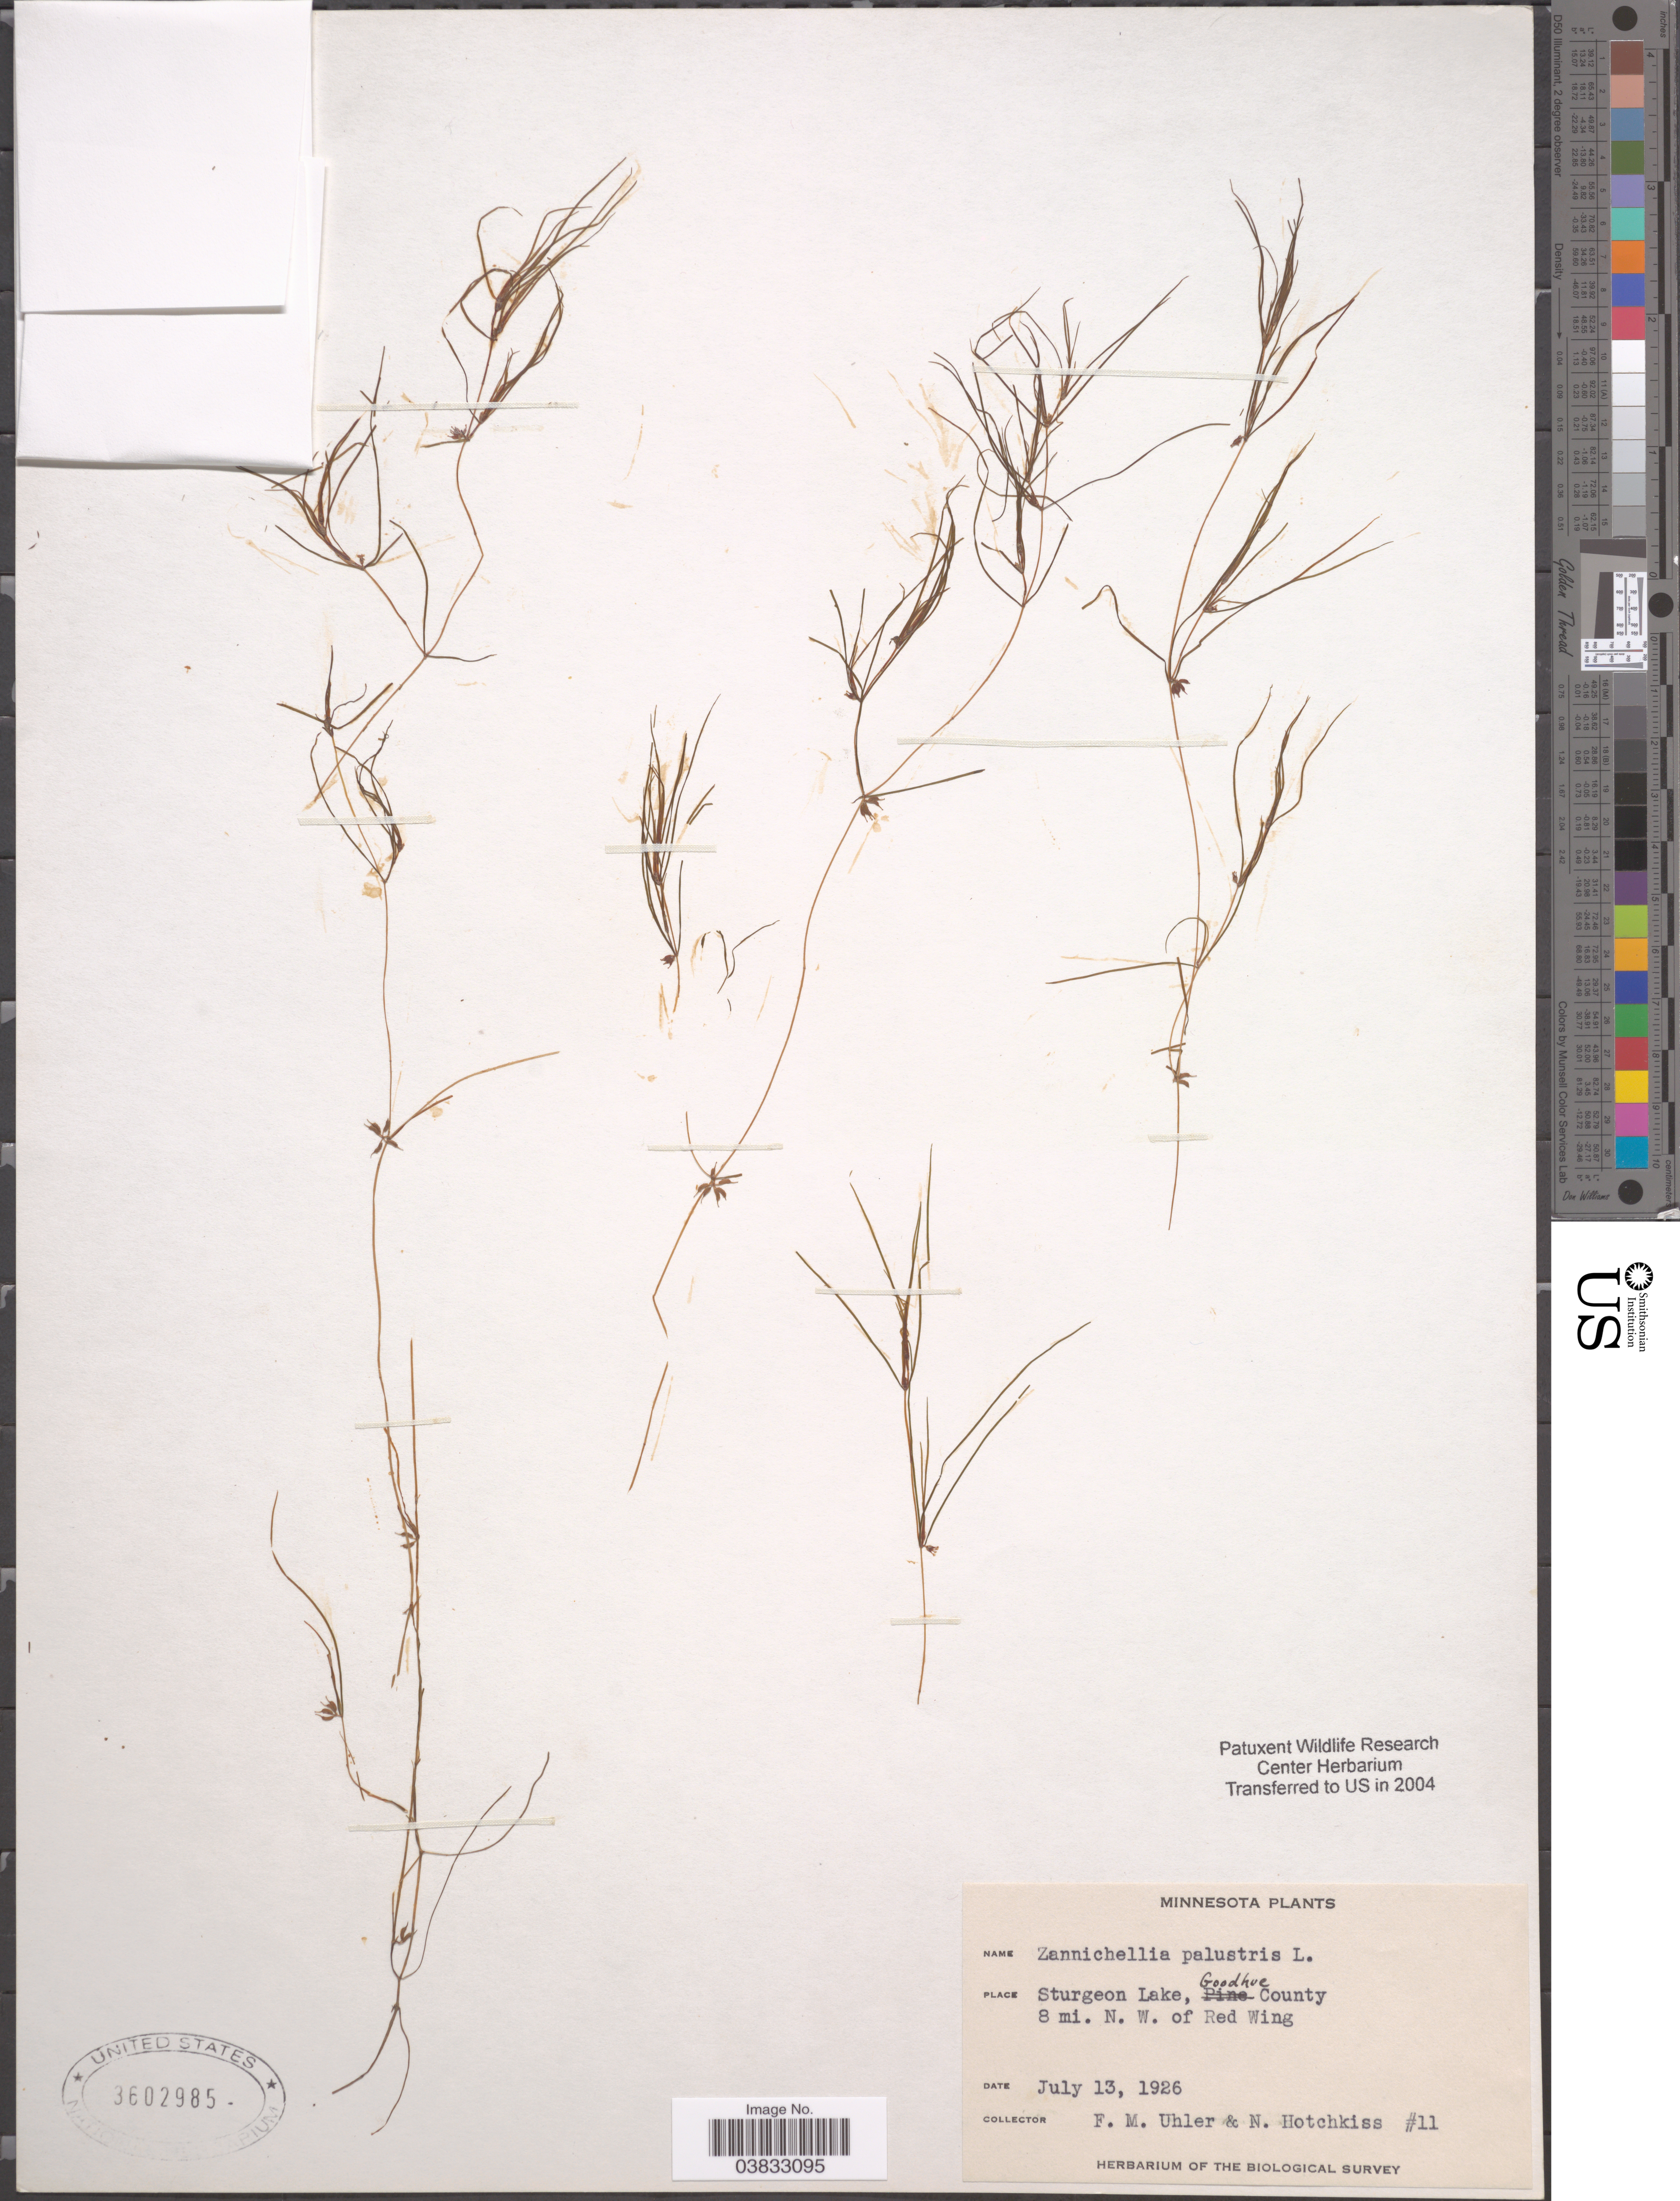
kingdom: Plantae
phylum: Tracheophyta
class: Liliopsida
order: Alismatales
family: Potamogetonaceae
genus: Zannichellia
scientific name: Zannichellia palustris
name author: L.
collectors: F. M. Uhler & N. Hotchkiss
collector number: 11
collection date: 1926-07-13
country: United States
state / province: Minnesota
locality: Sturgeon Lake, Goodhoe County. 8 mi. N.W. of Red Wing.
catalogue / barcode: US 3602985